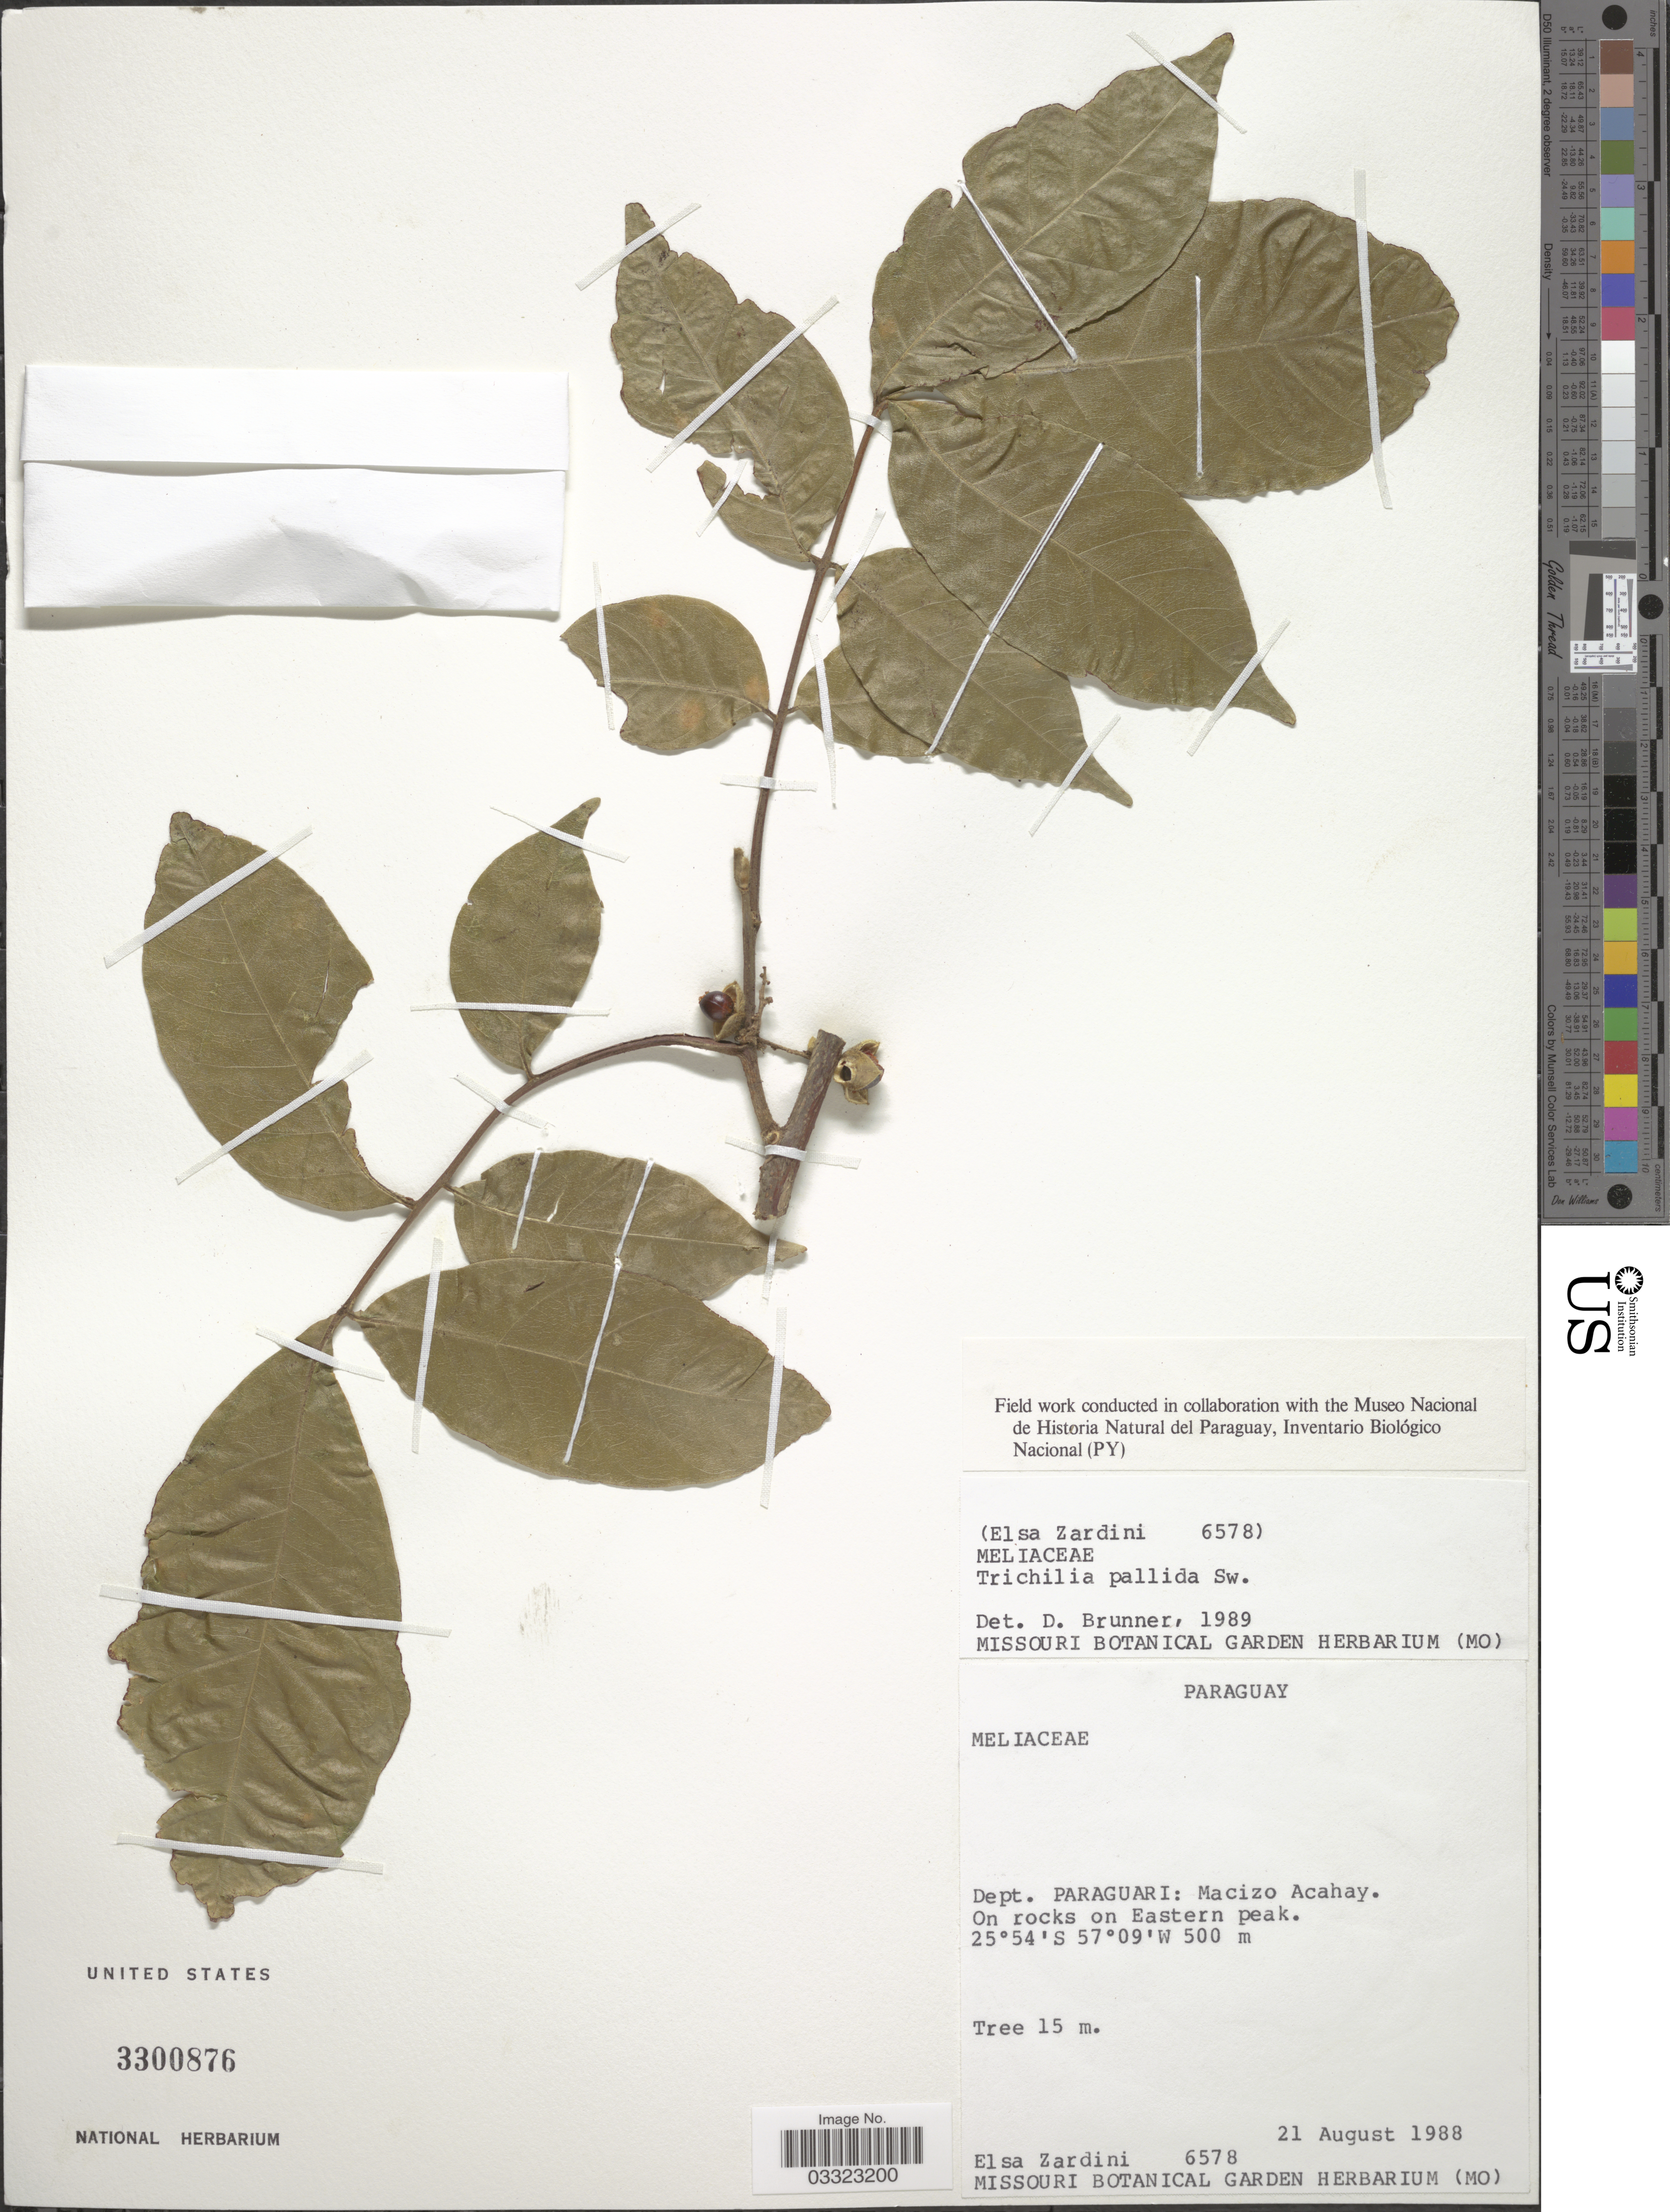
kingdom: Plantae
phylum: Tracheophyta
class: Magnoliopsida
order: Sapindales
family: Meliaceae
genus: Trichilia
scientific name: Trichilia pallida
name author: Sw.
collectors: E. M. Zardini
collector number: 6578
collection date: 1988-08-21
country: Paraguay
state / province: Paraguari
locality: Dept. Paraguari: Macizo Acahay. On rocks on Eastern peak.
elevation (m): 500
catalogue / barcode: US 3300876